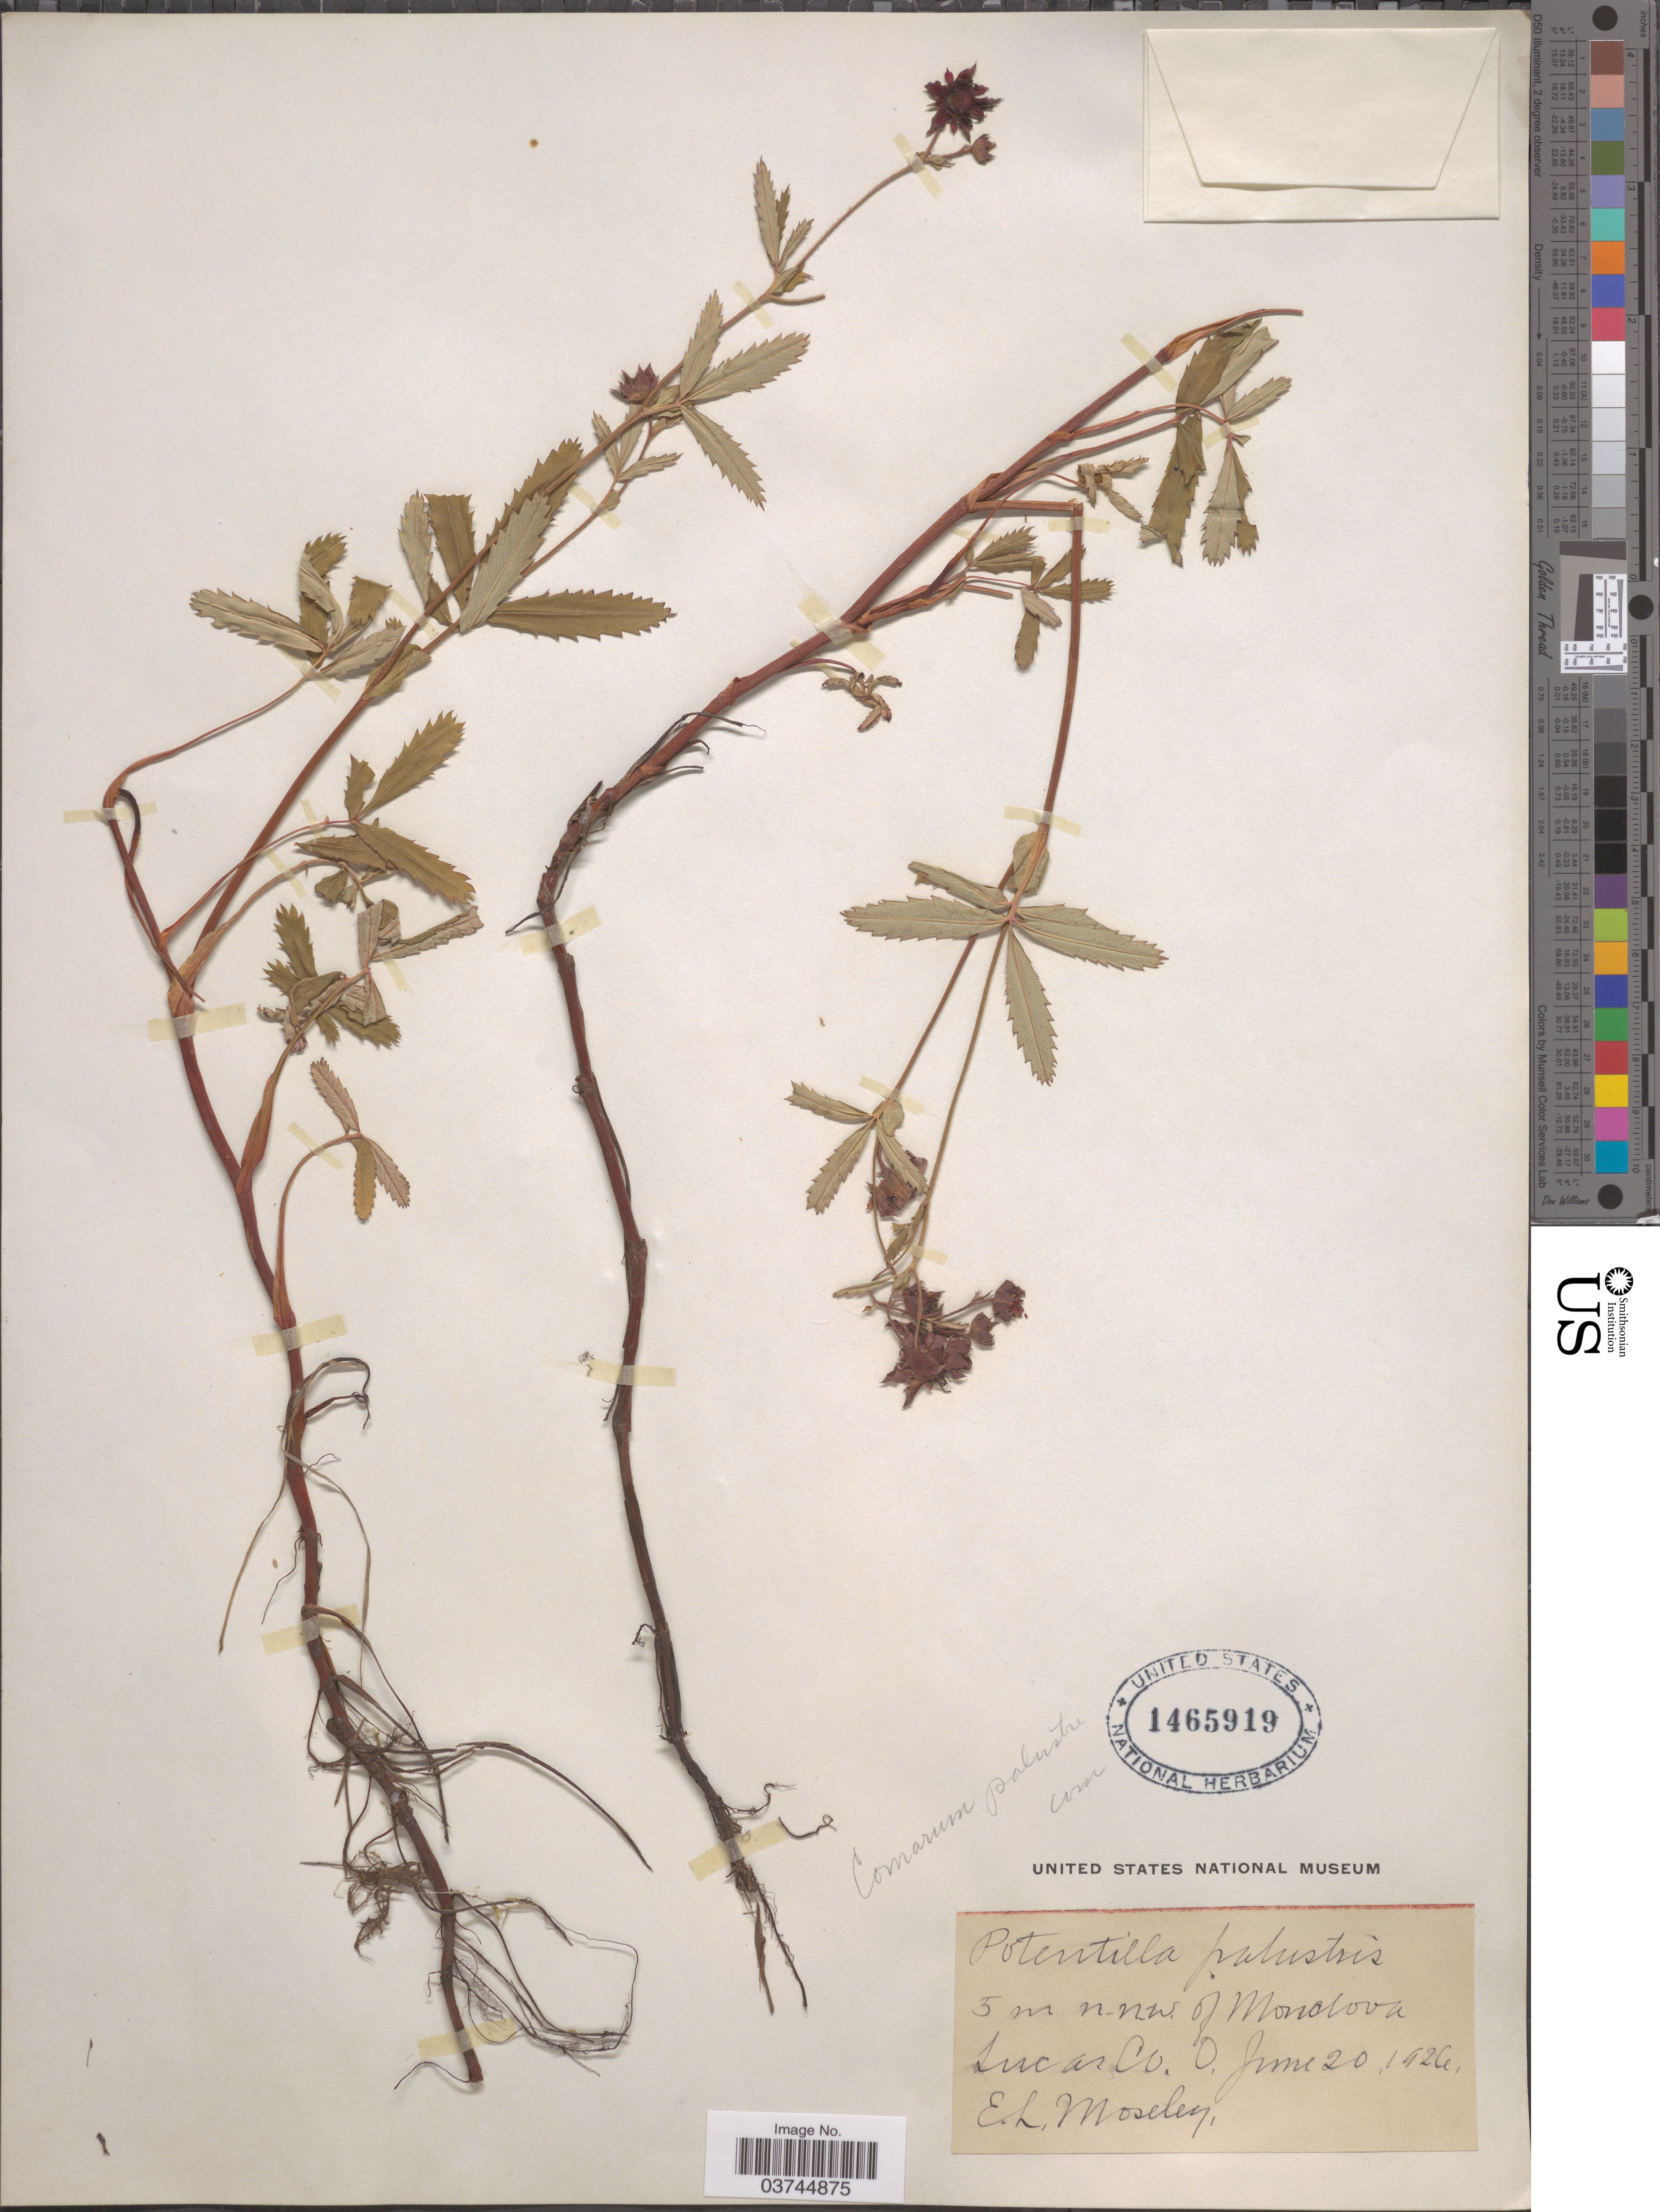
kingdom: Plantae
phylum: Tracheophyta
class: Magnoliopsida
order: Rosales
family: Rosaceae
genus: Comarum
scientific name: Comarum palustre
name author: L.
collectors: E. Moseley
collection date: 1926-06-20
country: United States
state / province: Ohio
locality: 5 m n.n.w. of Monclova Lucas Co.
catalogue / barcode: US 1465919